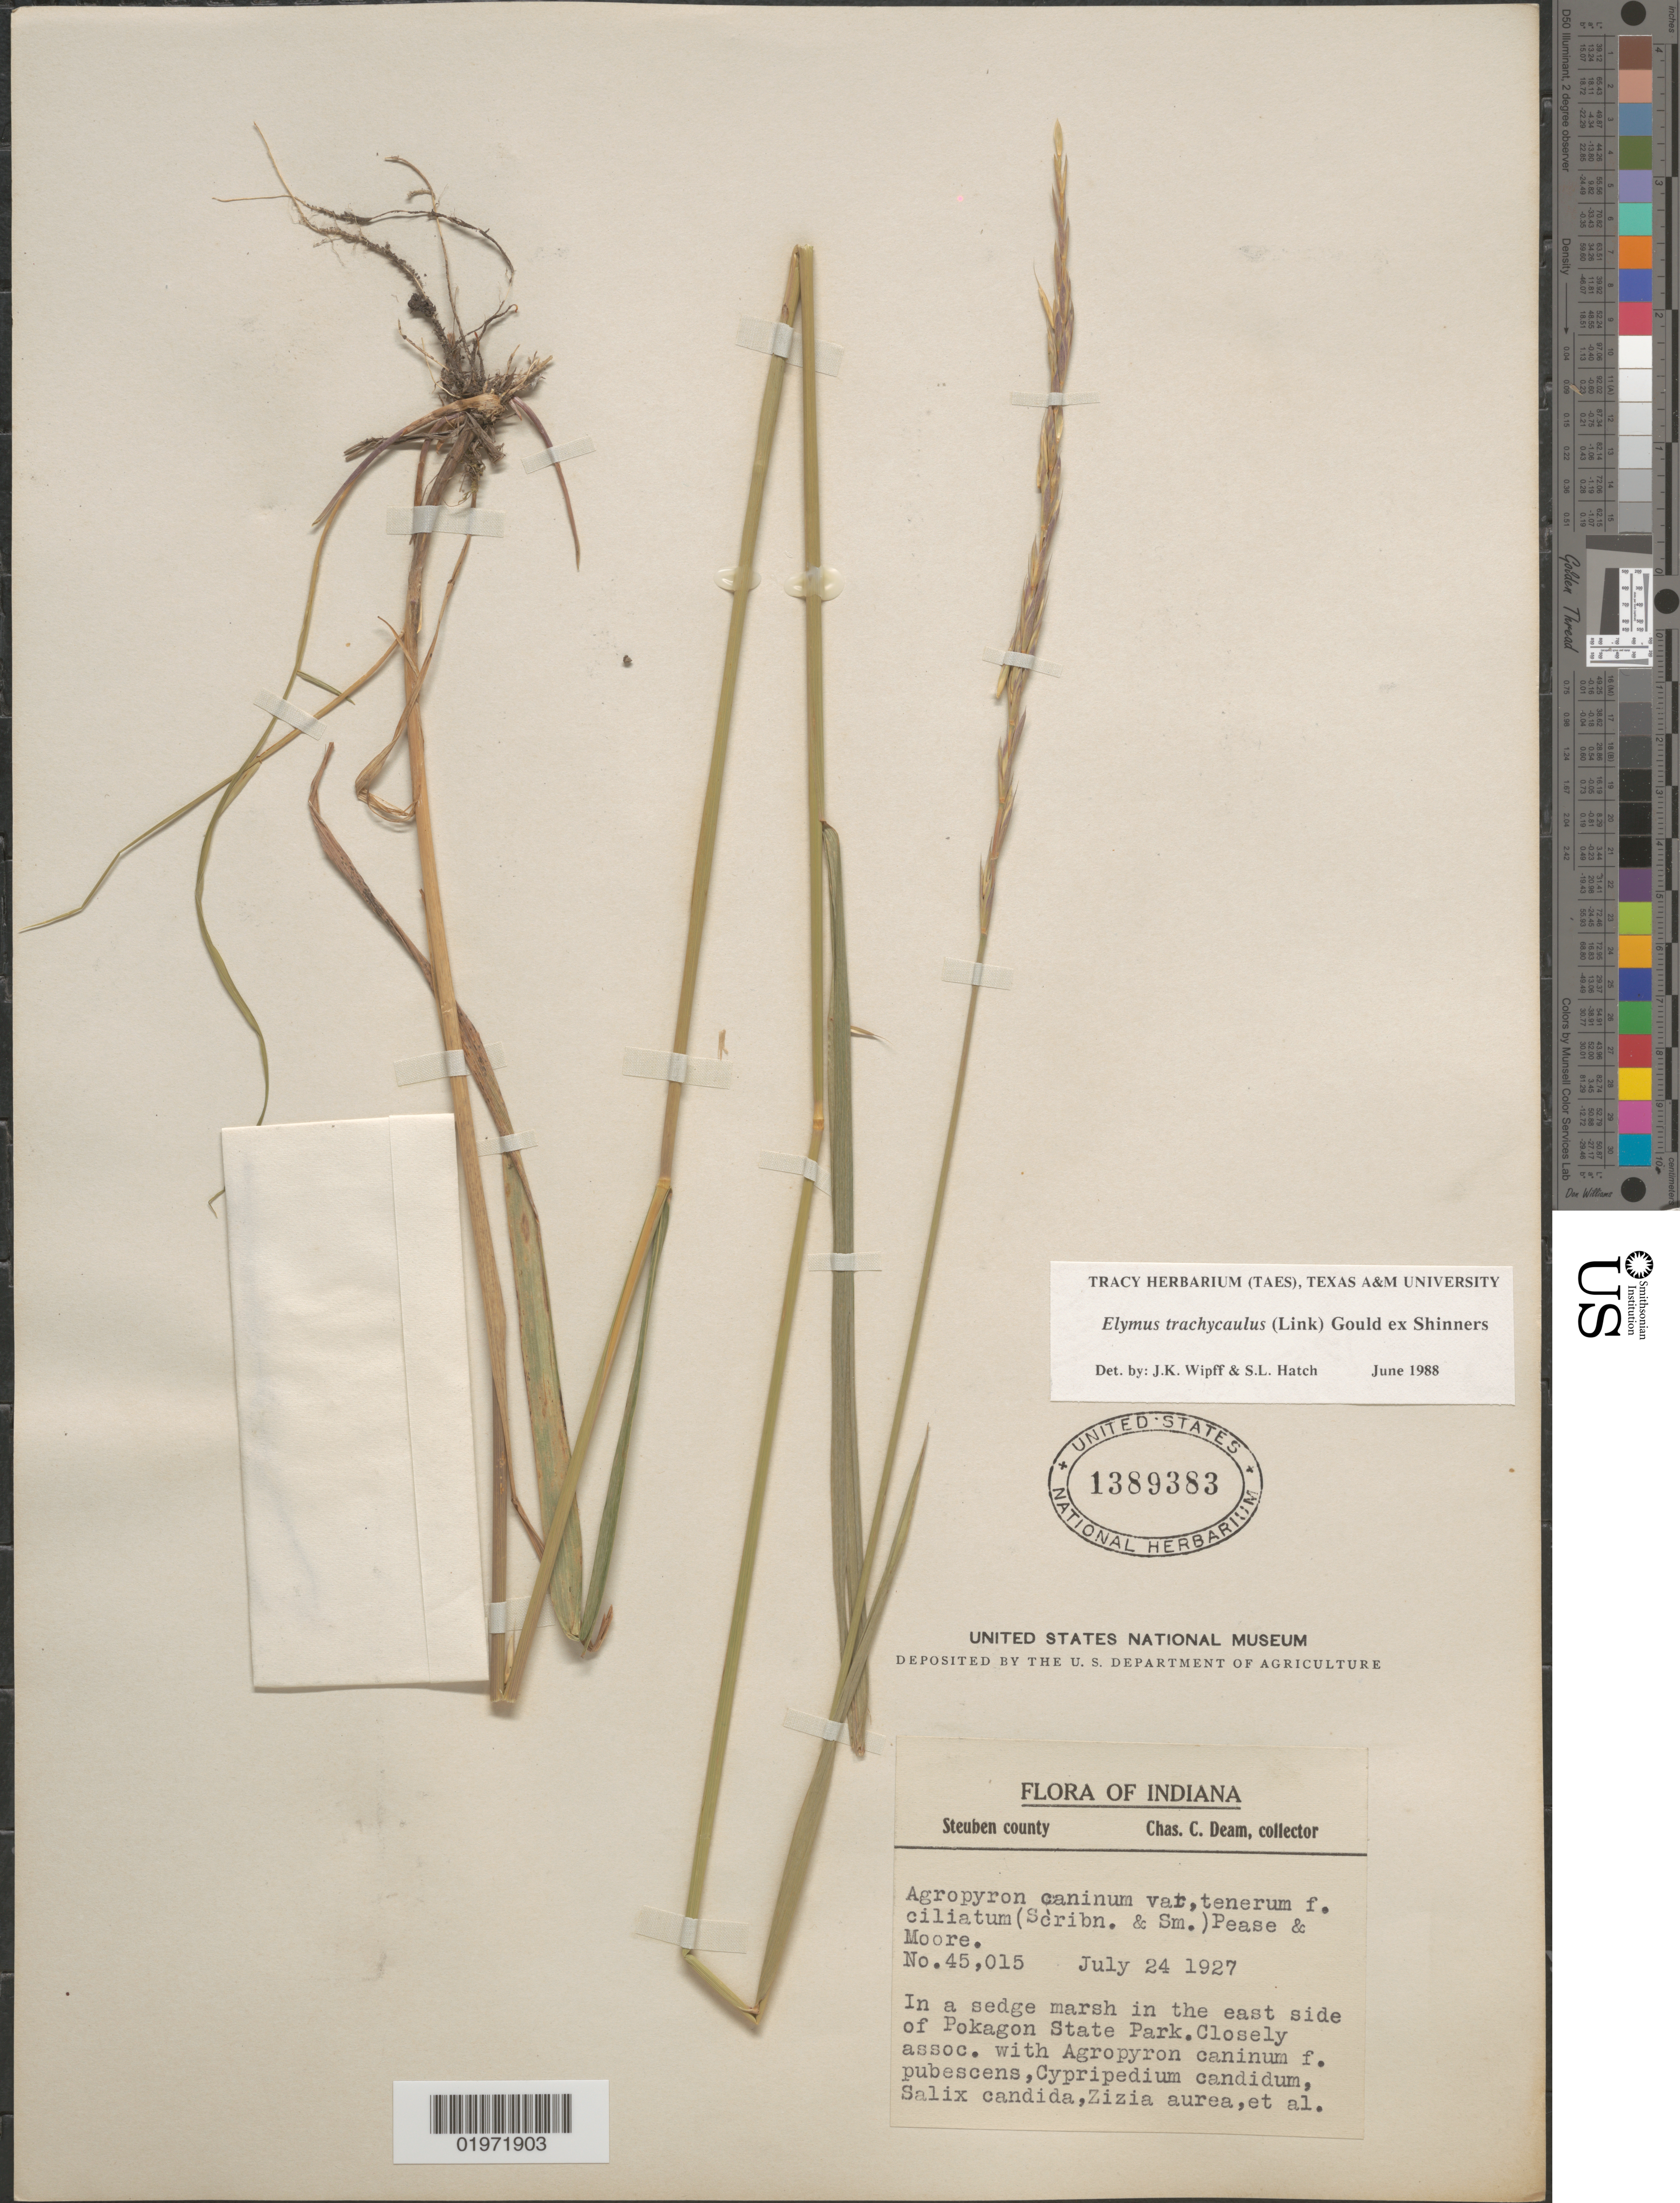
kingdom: Plantae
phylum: Tracheophyta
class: Liliopsida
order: Poales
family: Poaceae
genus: Elymus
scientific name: Elymus trachycaulus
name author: (Link) Gould ex Shinners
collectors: C. C. Deam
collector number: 45015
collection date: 1927-07-24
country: United States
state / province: Indiana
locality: Steuben county. In a sedge marsh in the east side of Pokagon State Park.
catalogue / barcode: US 1389383